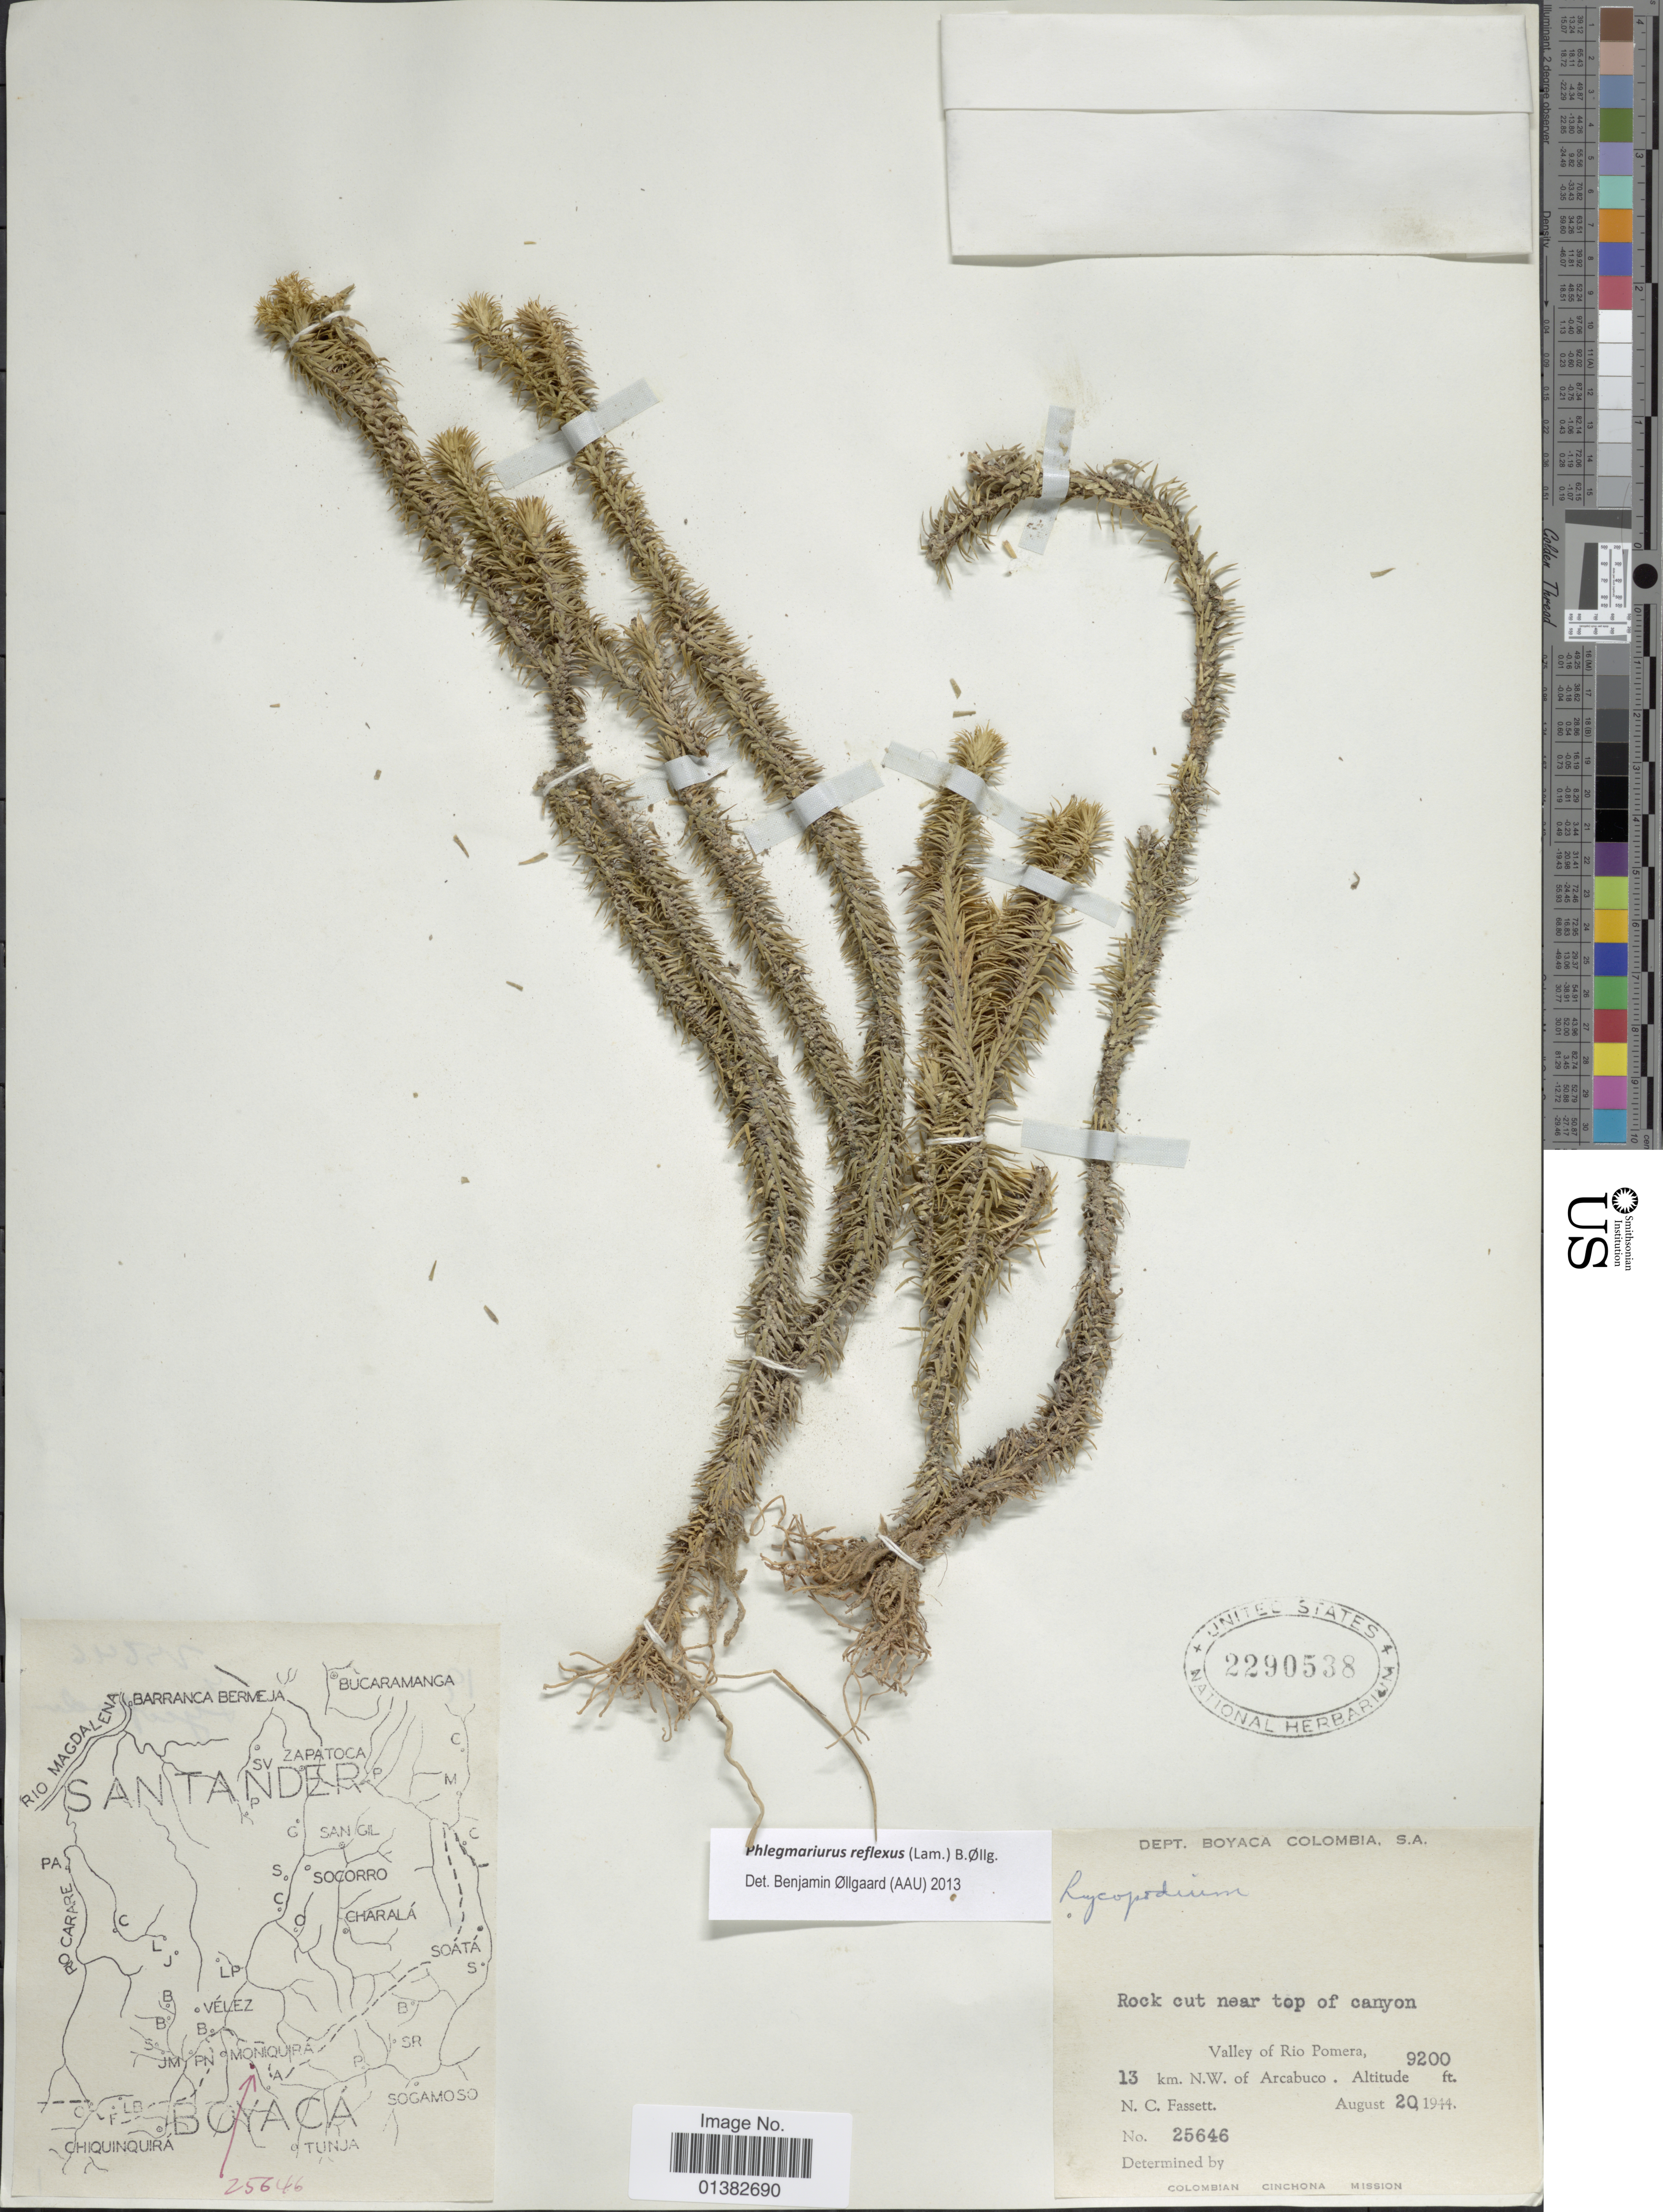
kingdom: Plantae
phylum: Tracheophyta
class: Lycopodiopsida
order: Lycopodiales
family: Lycopodiaceae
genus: Phlegmariurus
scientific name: Phlegmariurus reflexus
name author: (Lam.) B. Øllg.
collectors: N. C. Fassett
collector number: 25646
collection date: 1944-08-20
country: Colombia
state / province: Boyacá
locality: Rock cut near top of canyon, Valley of Rio Pomera, 13 km. N.W. of Arcabuco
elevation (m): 2804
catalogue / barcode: US 2290538